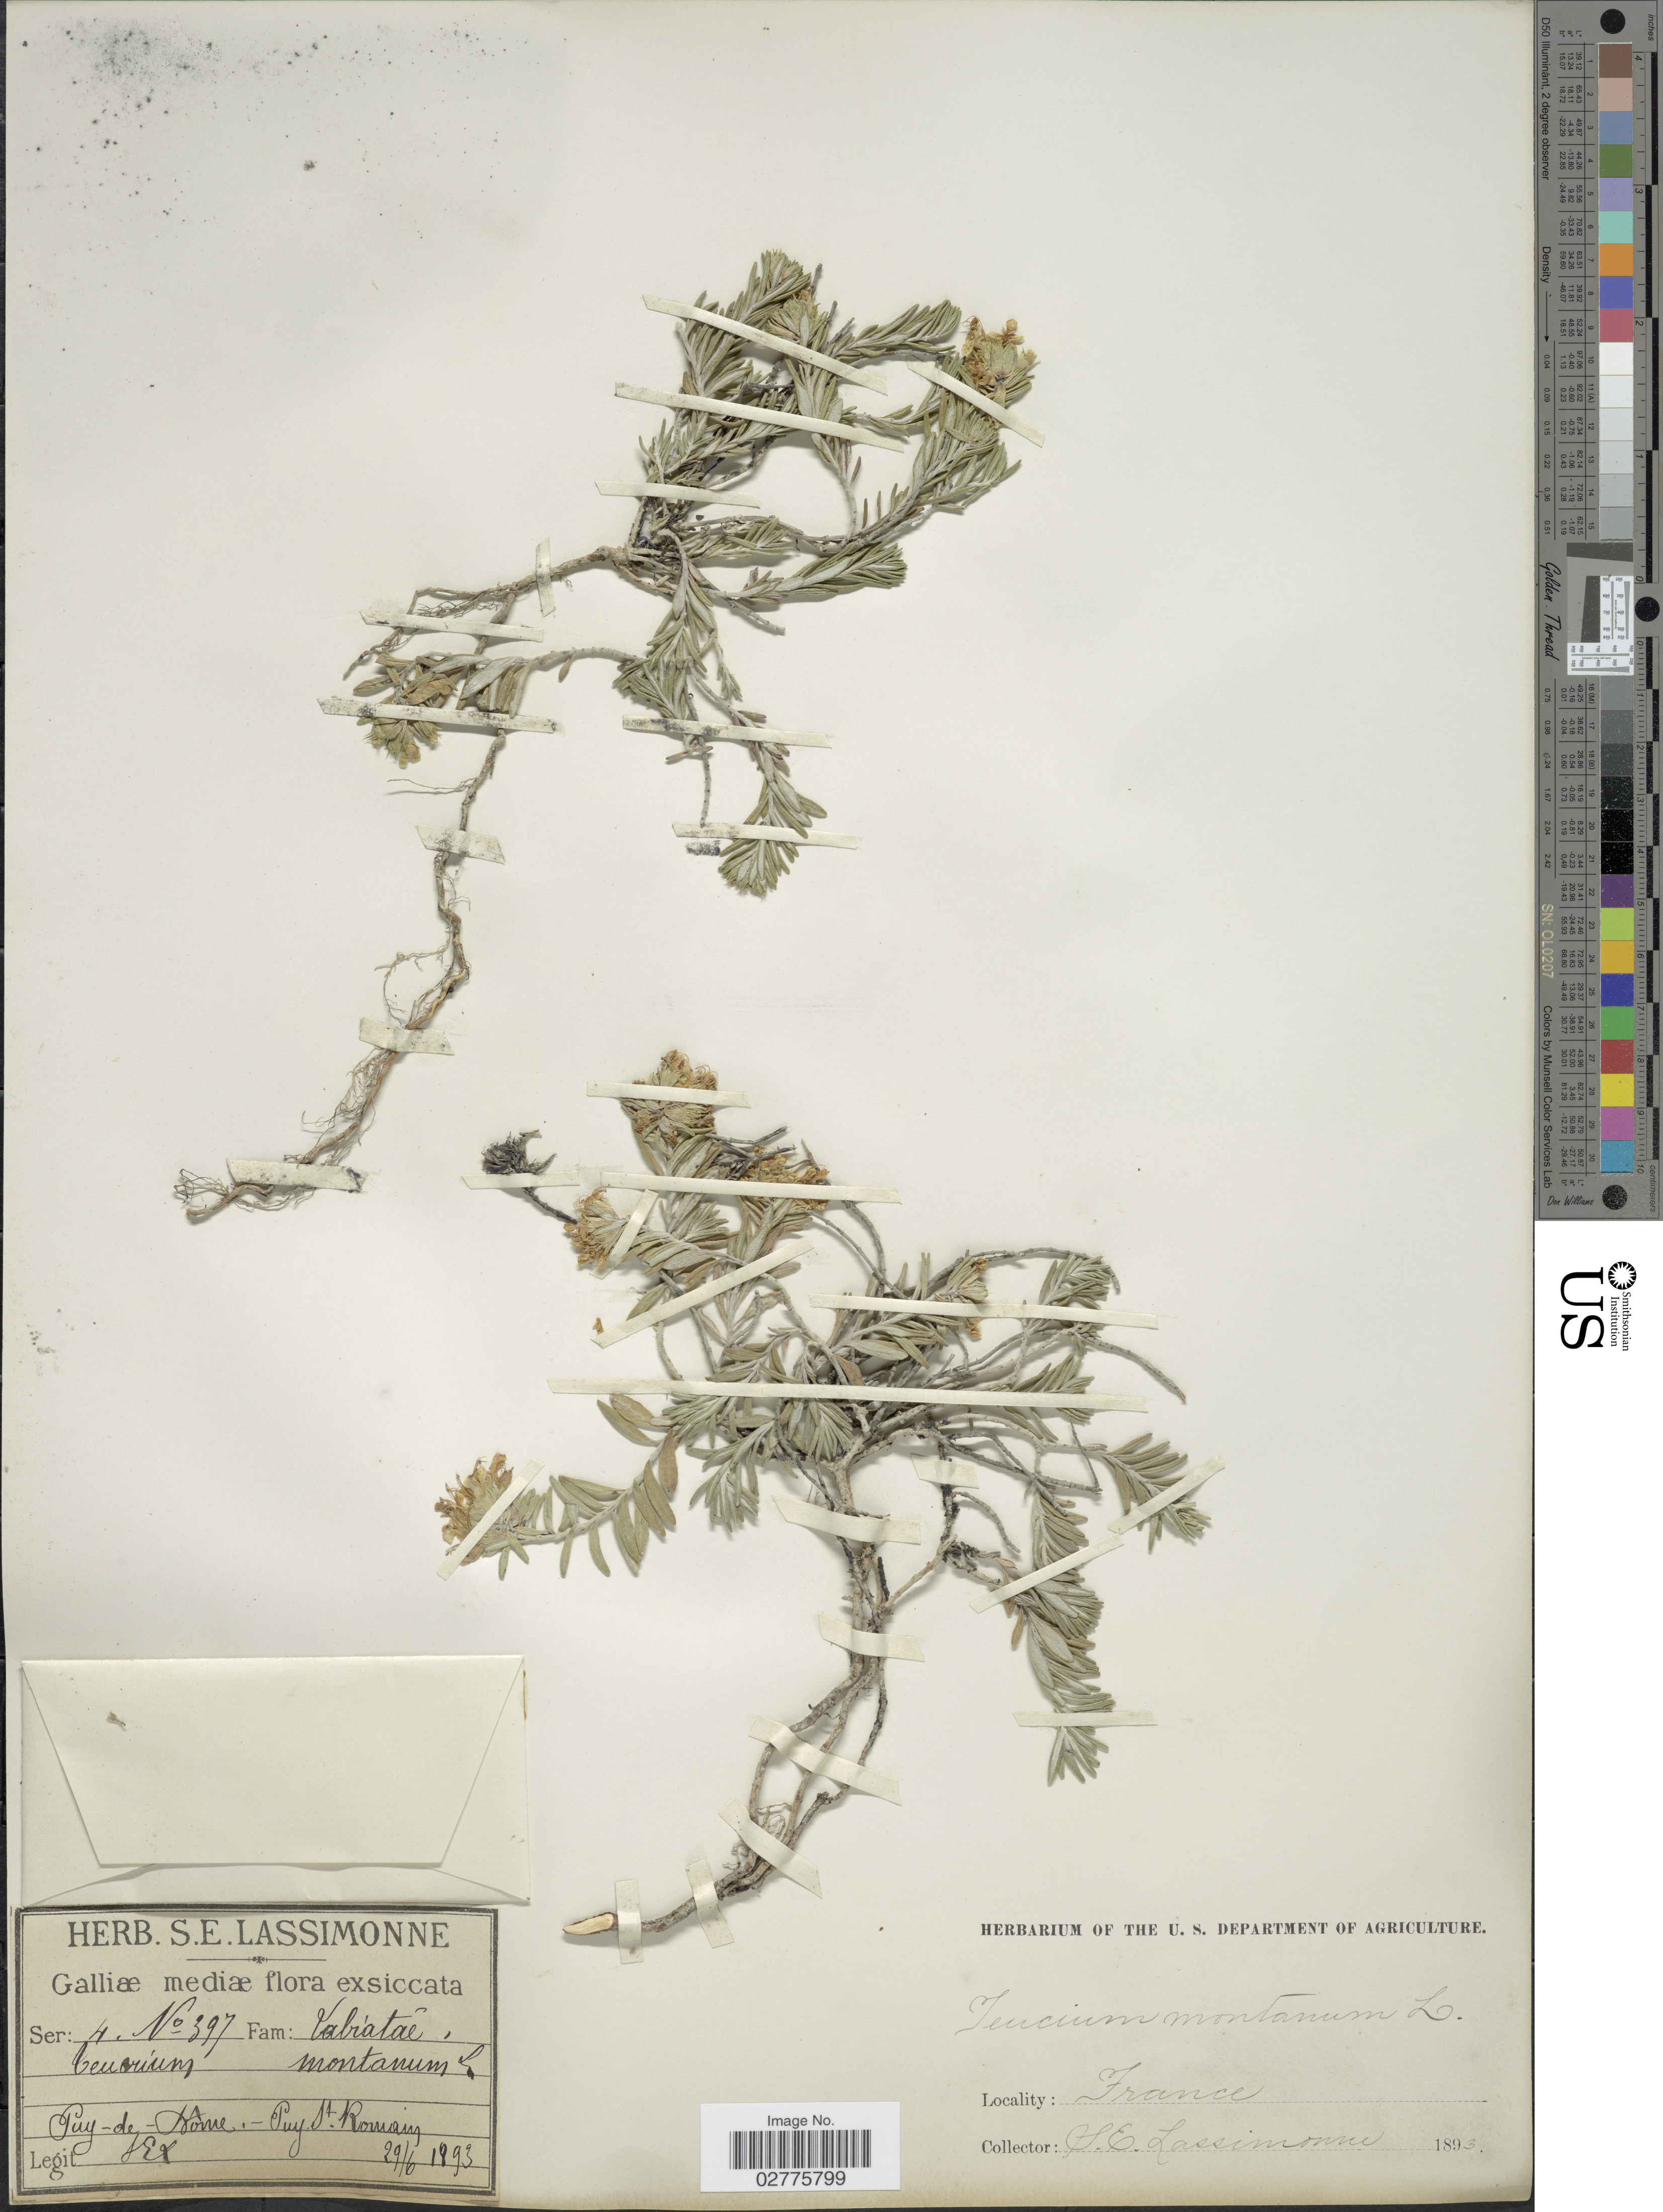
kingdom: Plantae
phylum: Tracheophyta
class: Magnoliopsida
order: Lamiales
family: Lamiaceae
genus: Teucrium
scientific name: Teucrium montanum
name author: L.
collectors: S. Lassimonne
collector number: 397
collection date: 1893-06-29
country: France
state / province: Auvergne-Rhône-Alpes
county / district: Puy-de-Dôme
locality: Galliæ mediæ. Puy-de-Dôme.-Puy-St-Romain.